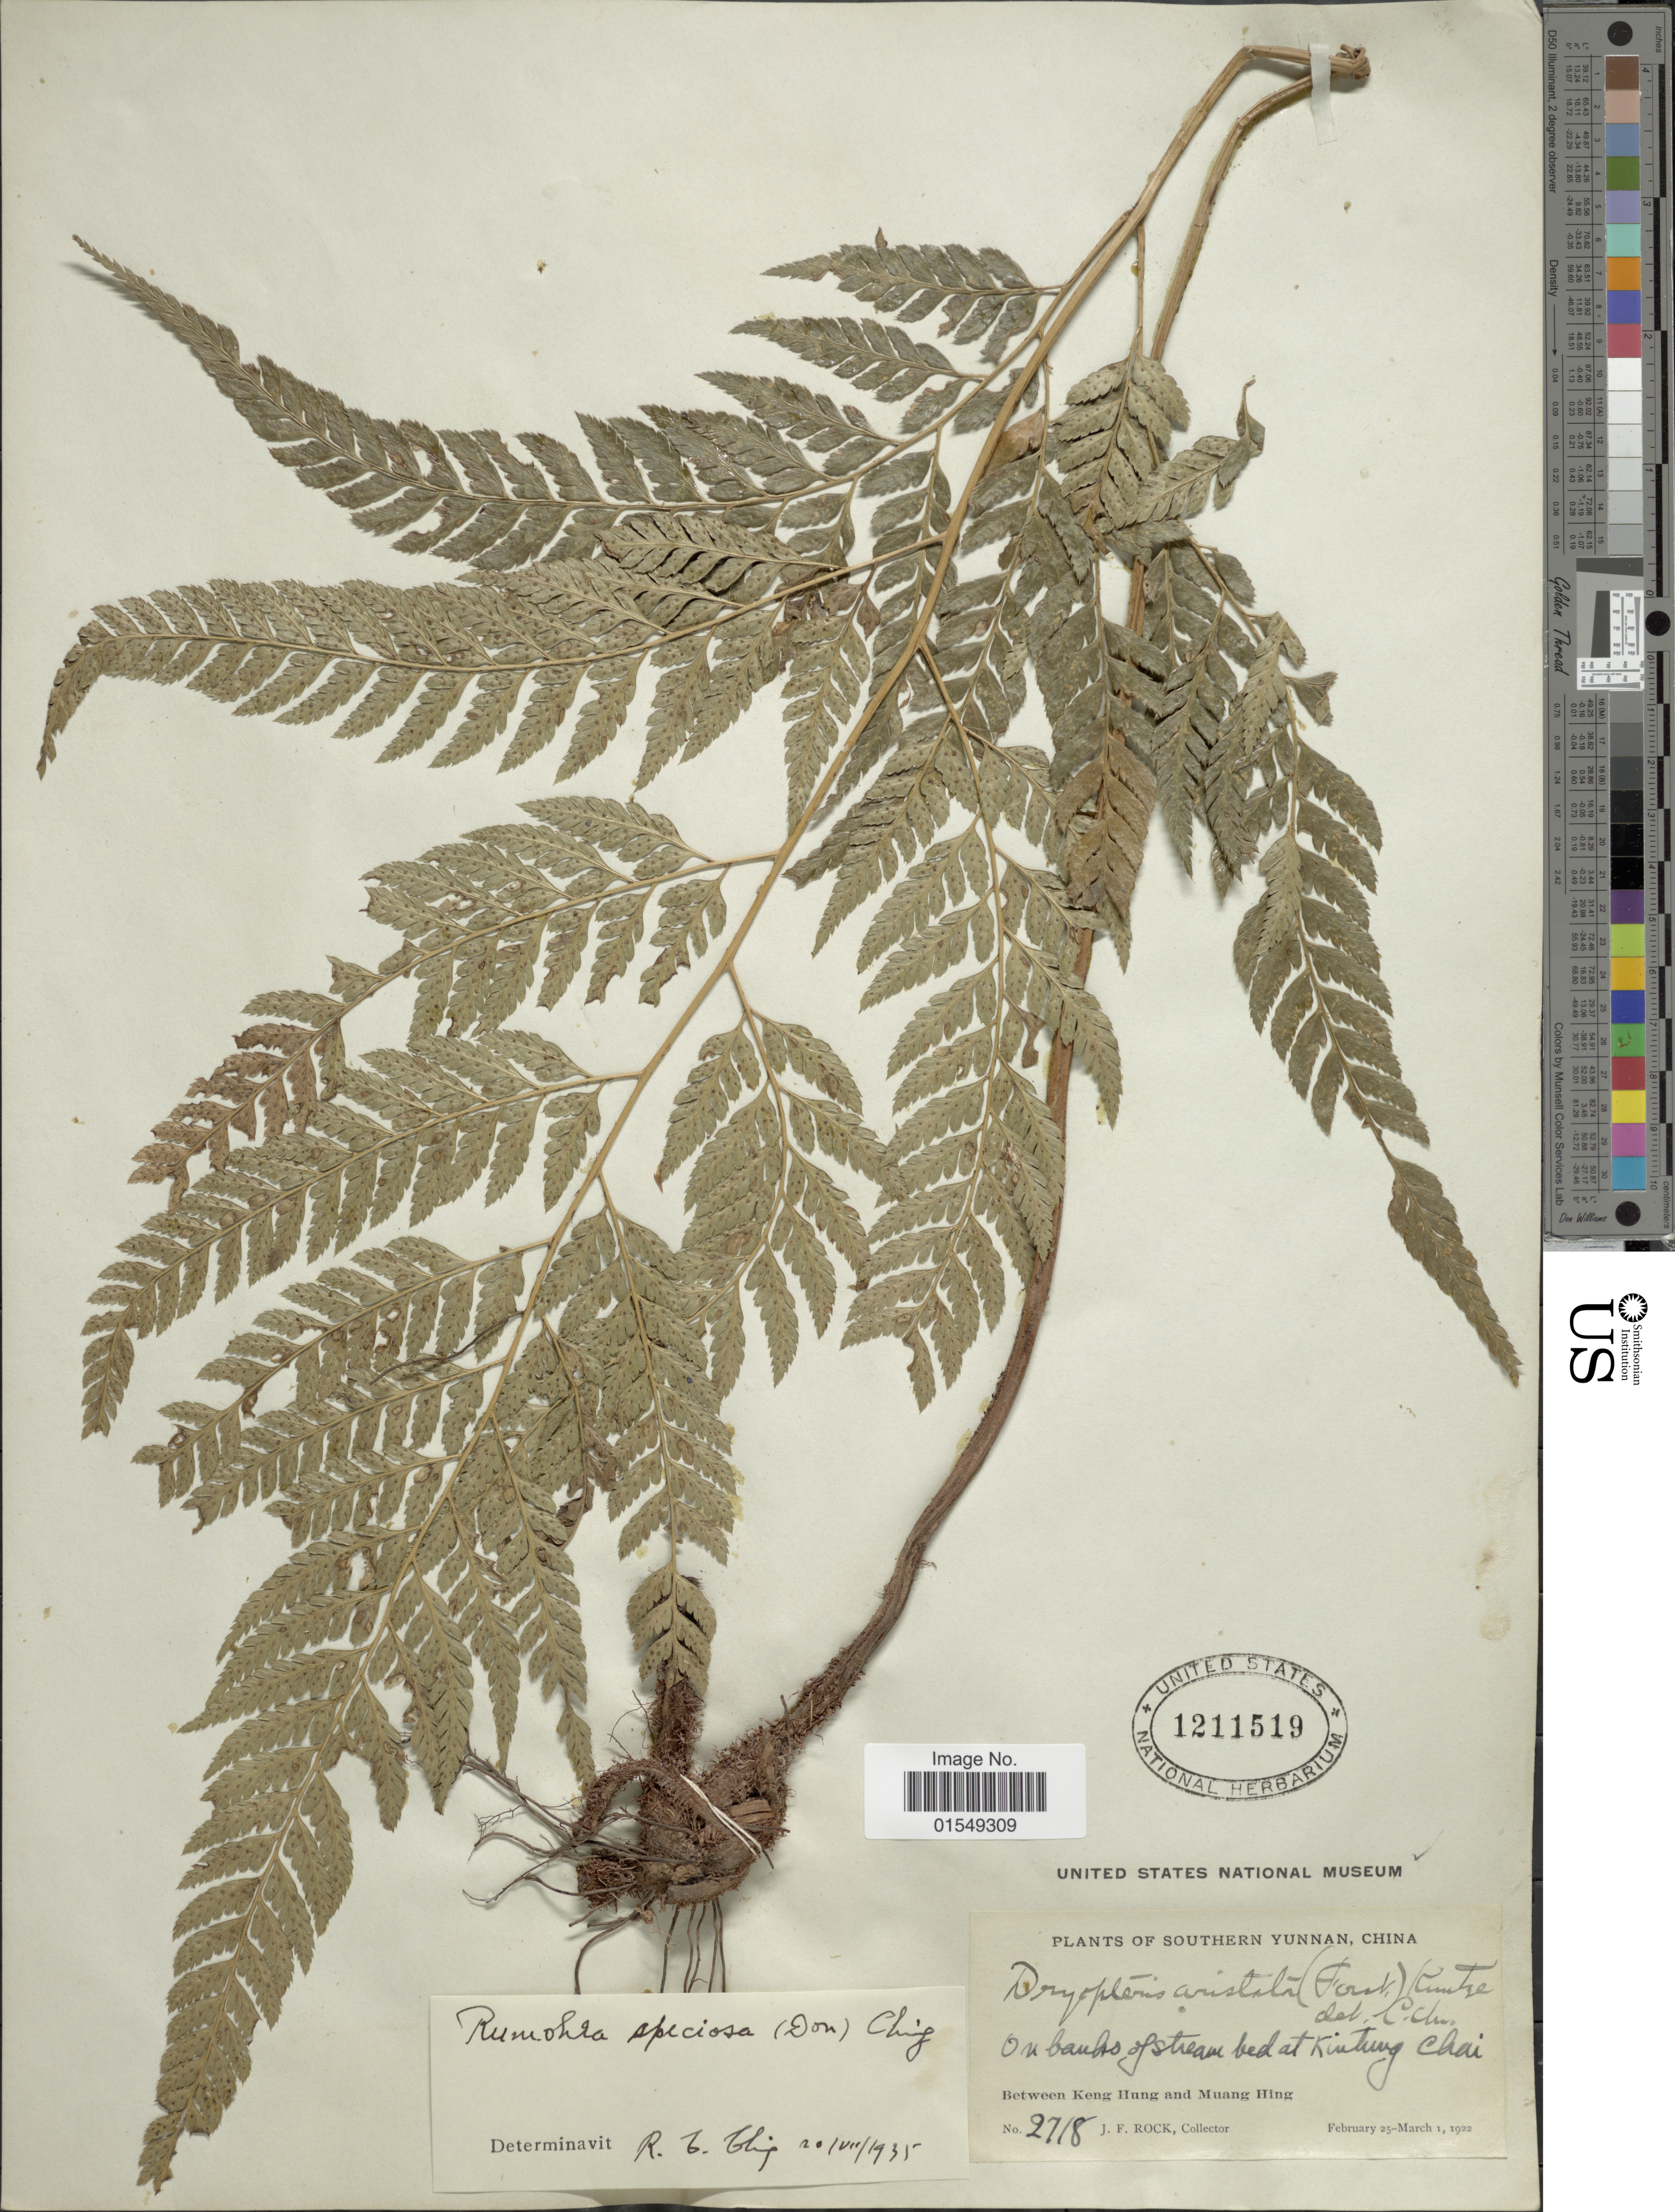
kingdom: Plantae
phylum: Tracheophyta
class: Polypodiopsida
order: Polypodiales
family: Dryopteridaceae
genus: Arachniodes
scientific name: Arachniodes speciosa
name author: (D. Don) Ching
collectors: J. Rock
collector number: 2718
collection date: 1922-02-25/1922-03-01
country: China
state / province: Yunnan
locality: Southern Yunnan, on banks of stream bed at Kintung Chai, between Keng Hung and Muang Hing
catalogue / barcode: US 1211519